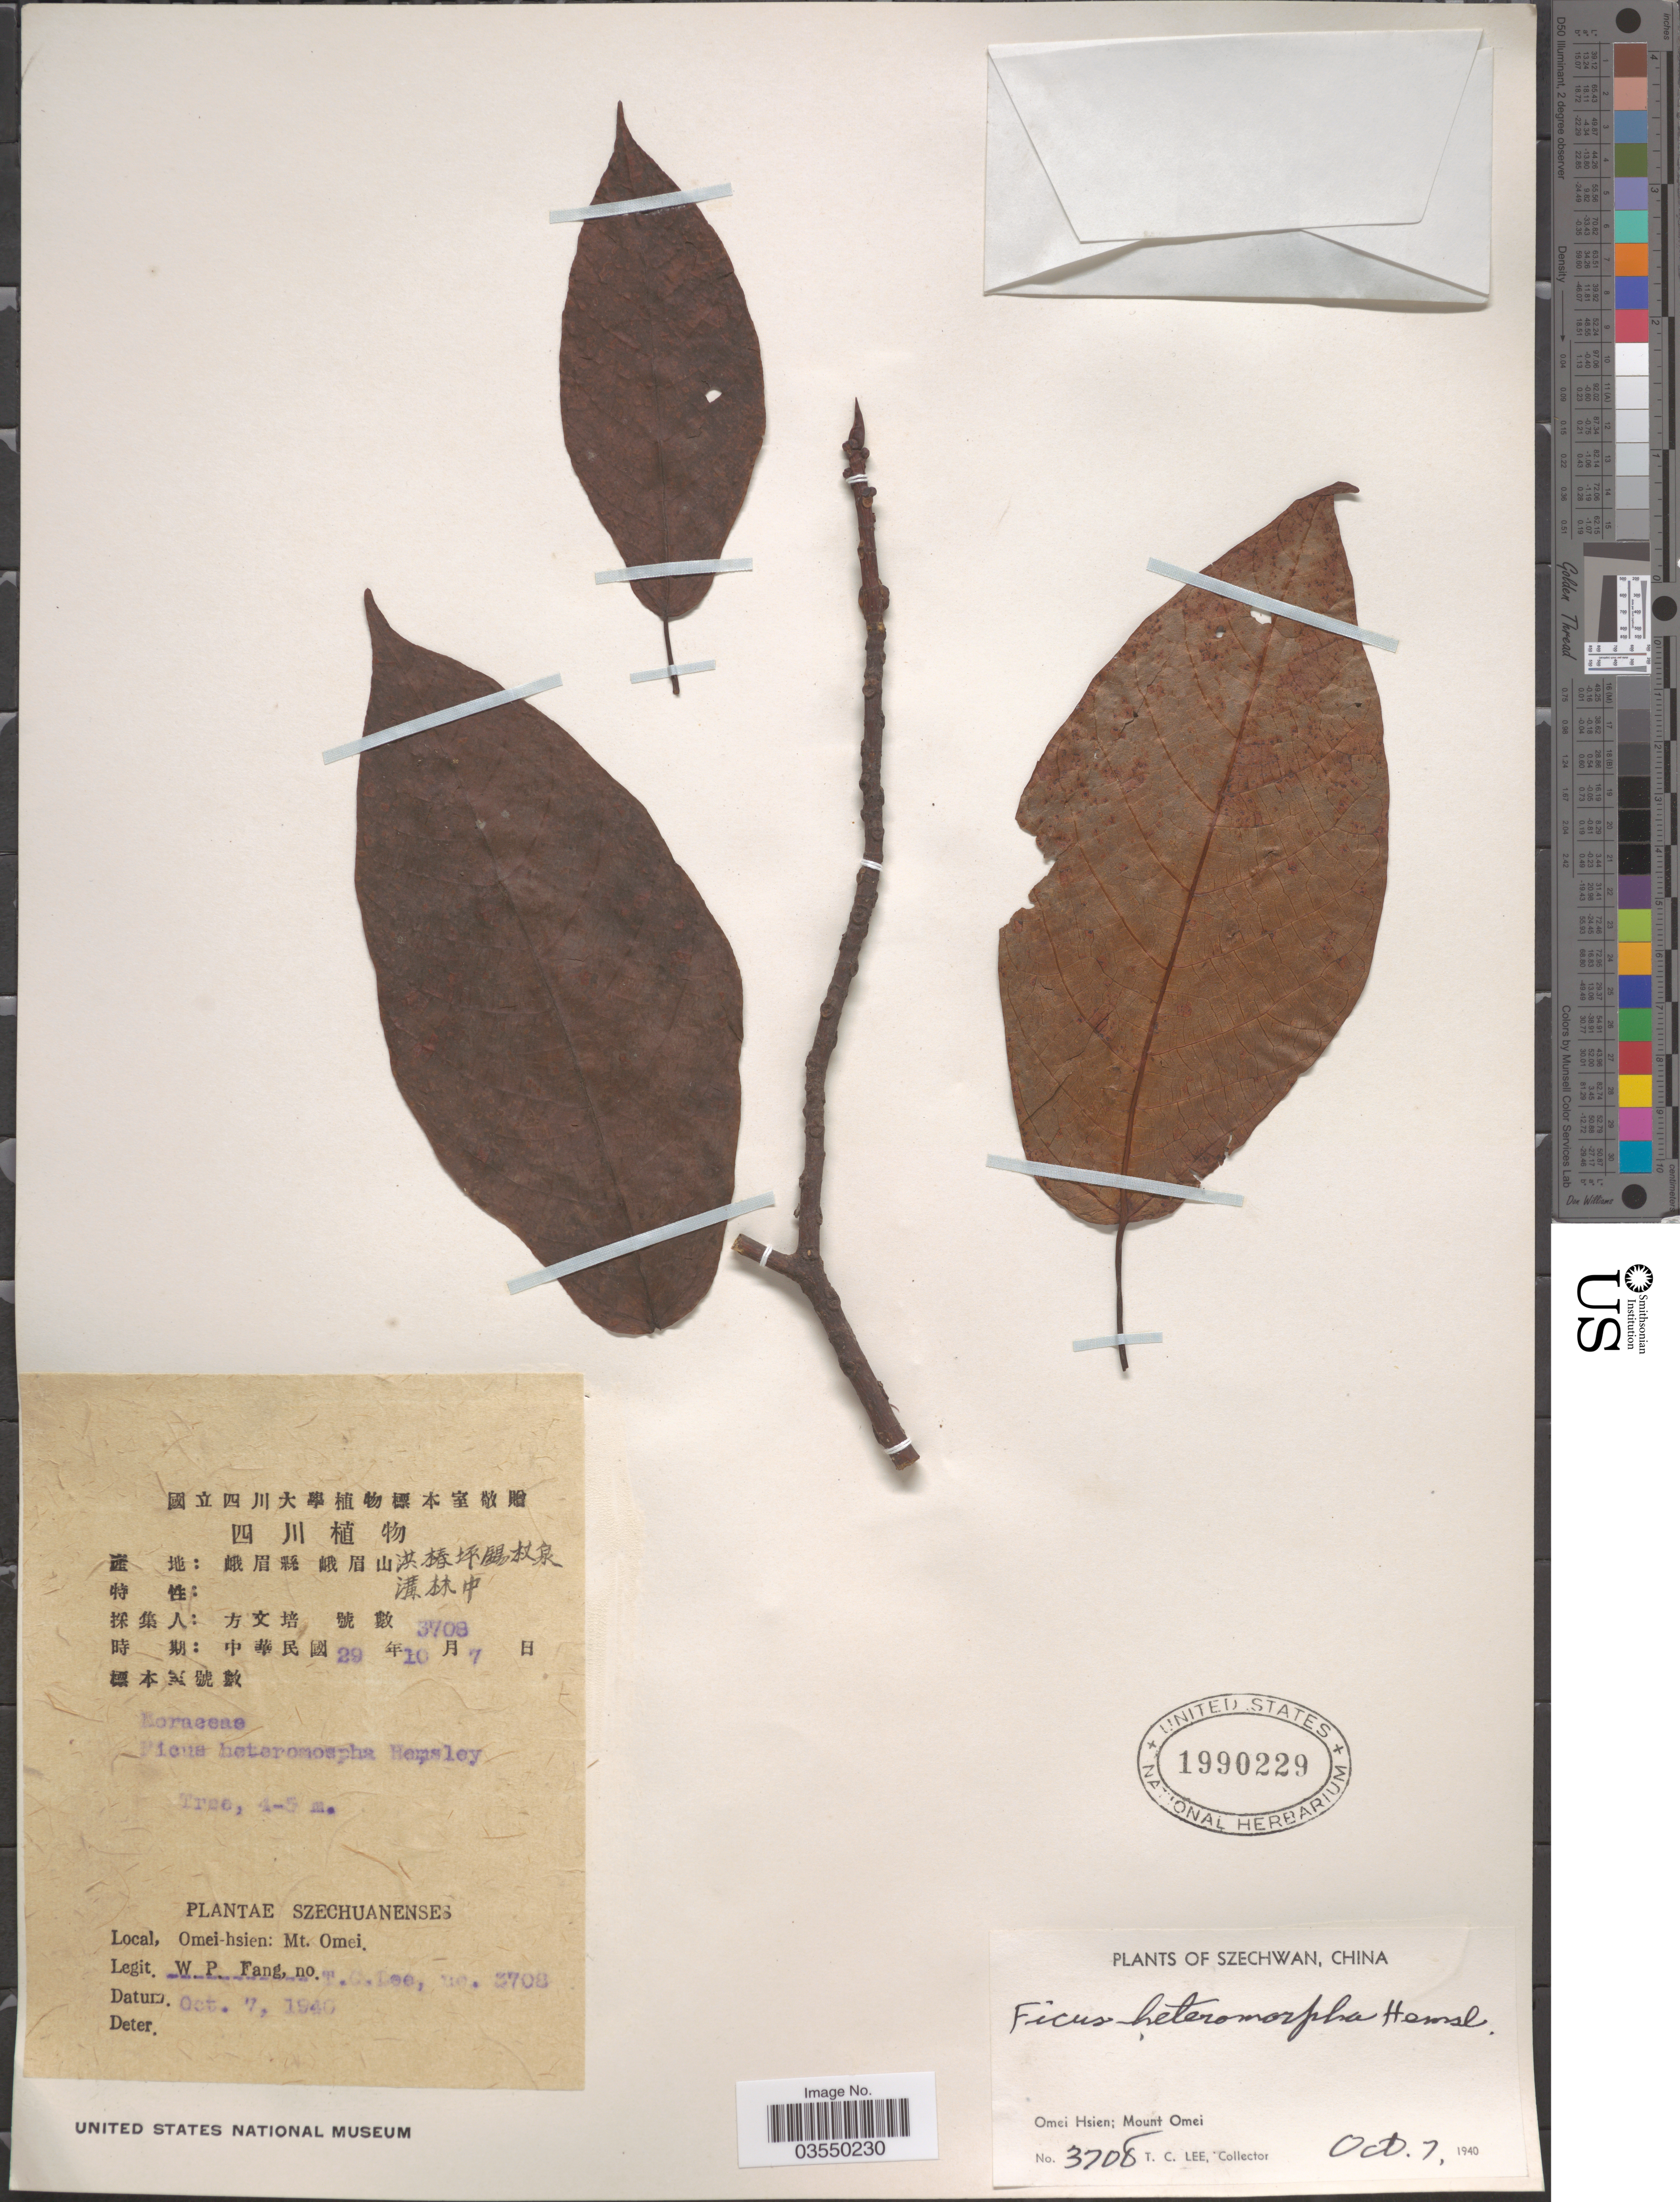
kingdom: Plantae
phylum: Tracheophyta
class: Magnoliopsida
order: Rosales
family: Moraceae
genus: Ficus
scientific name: Ficus heteromorpha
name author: Hemsl.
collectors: T. Lee & W. P. Fang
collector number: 3708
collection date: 1940-10-07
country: China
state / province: Sichuan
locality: Szechwan. Omei Hsien; Mount Omei.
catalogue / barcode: US 1990229